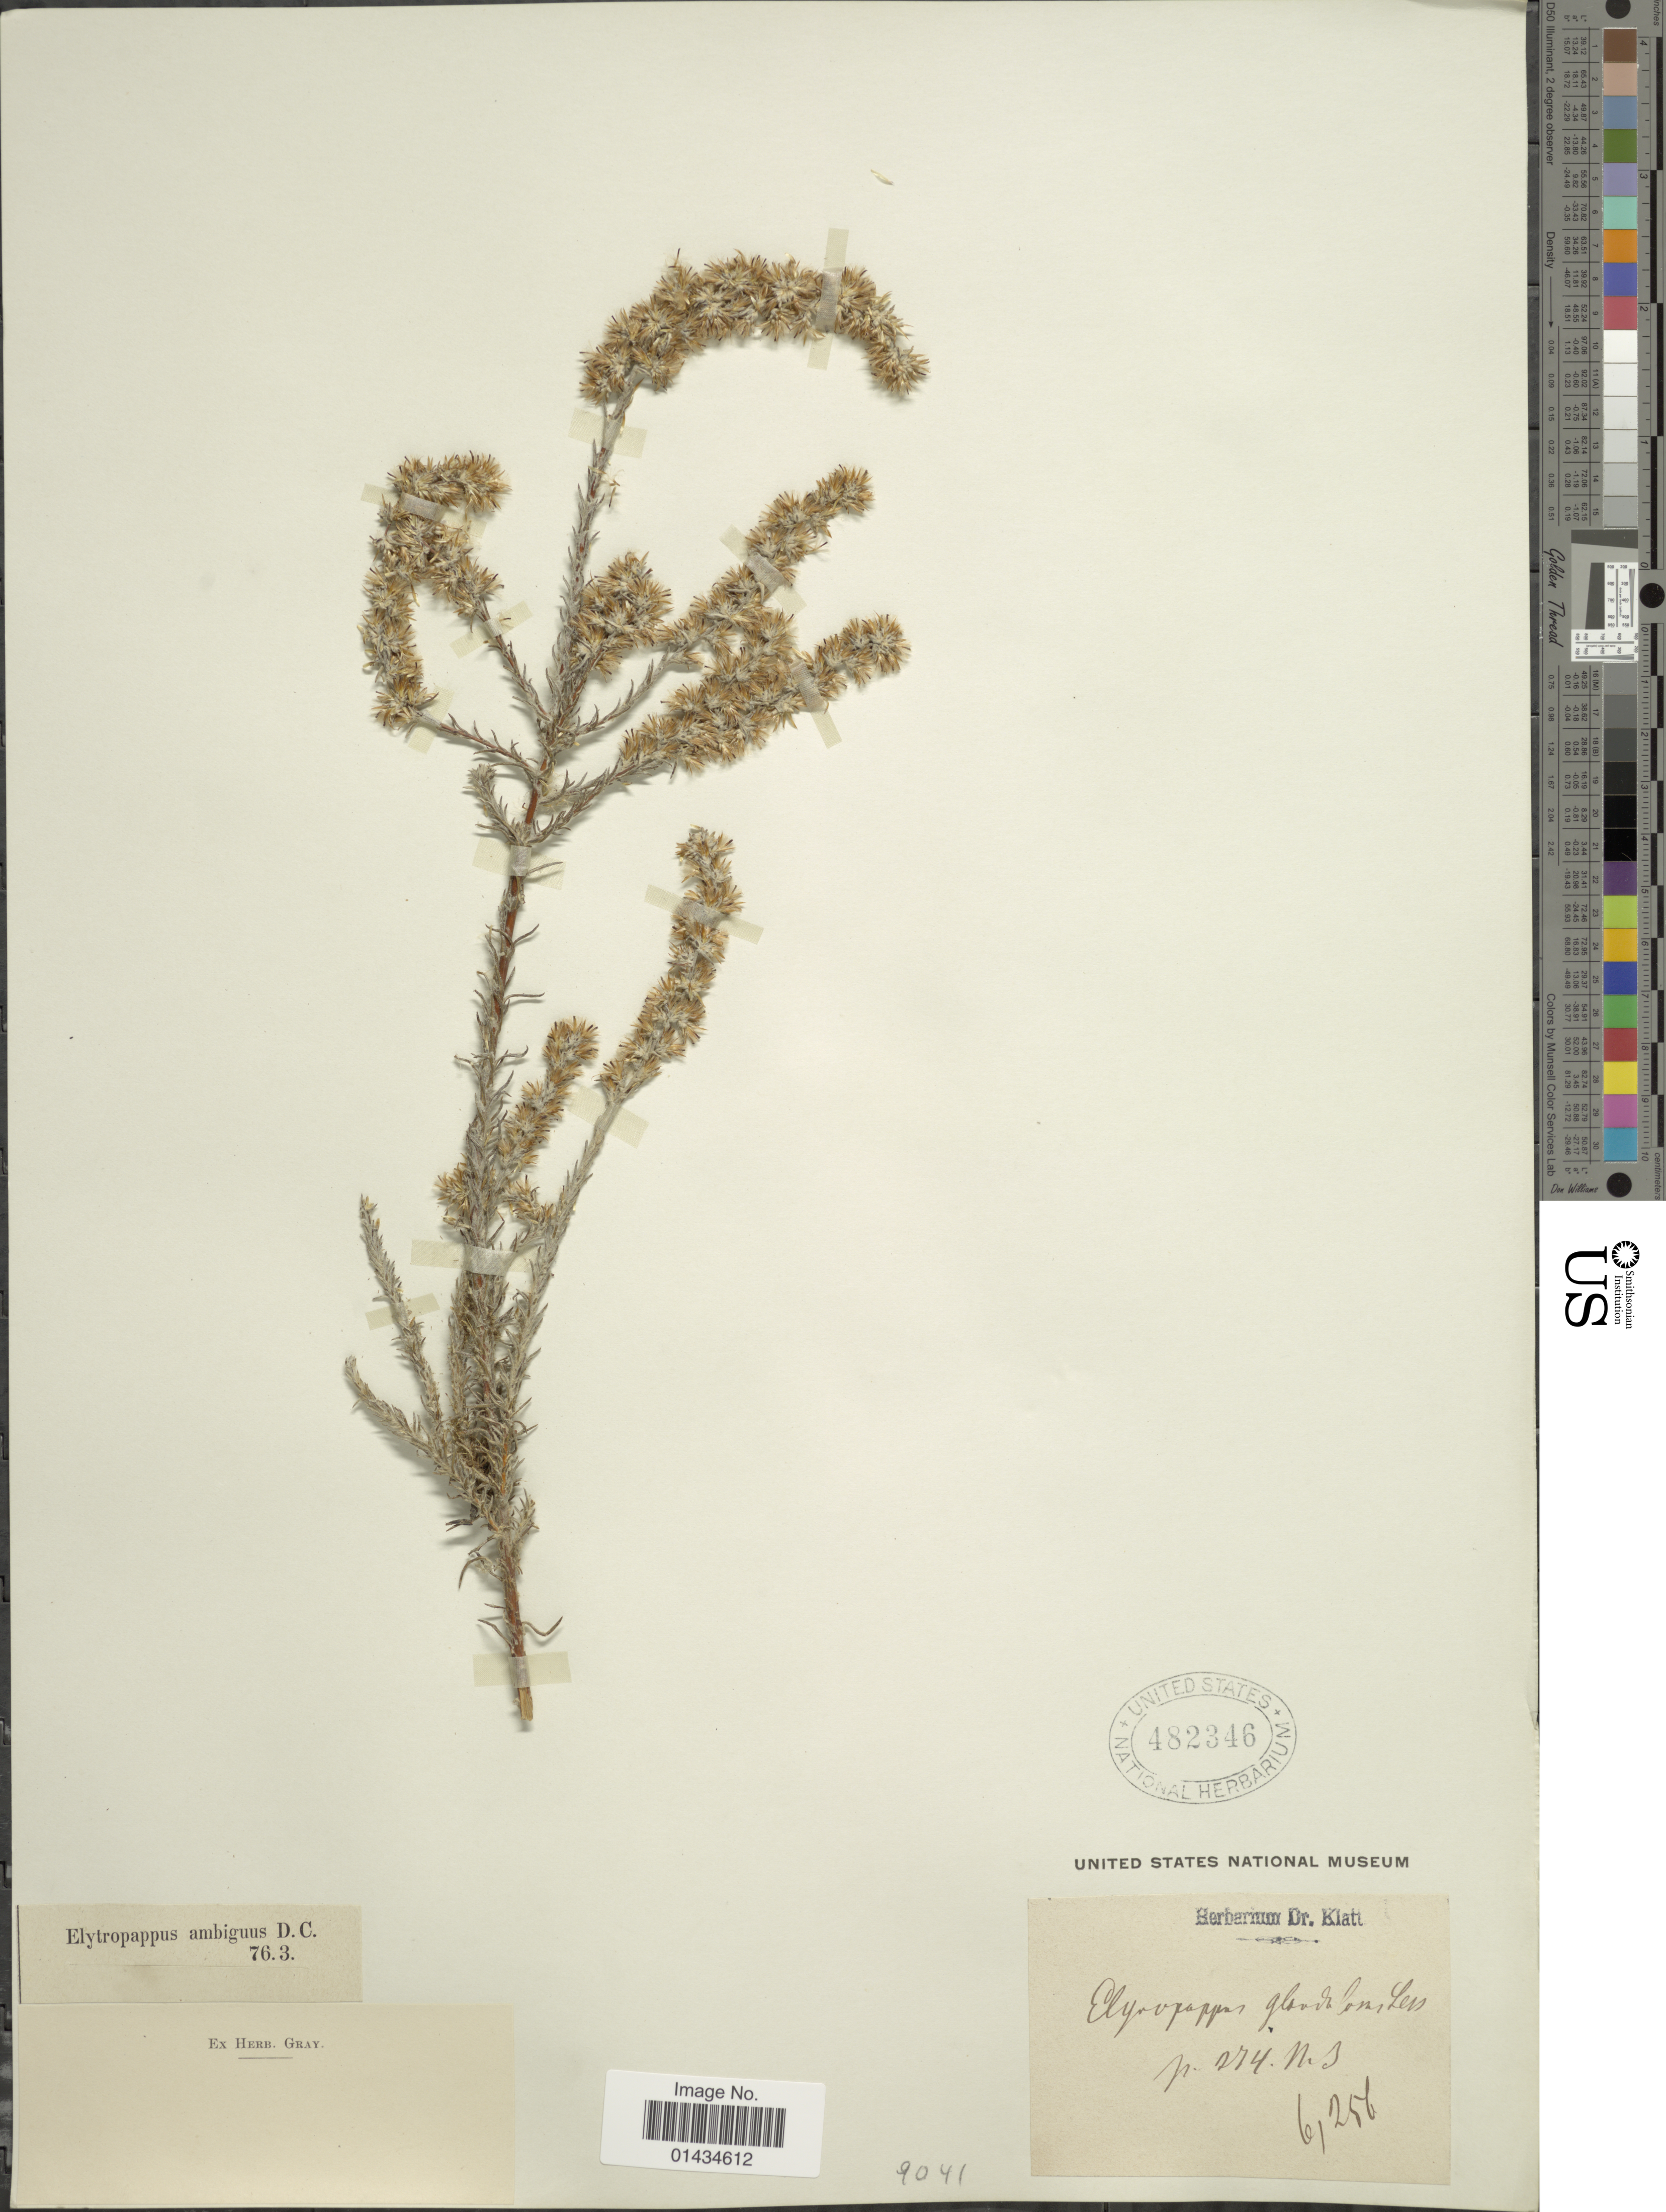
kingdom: Plantae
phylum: Tracheophyta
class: Magnoliopsida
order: Asterales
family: Asteraceae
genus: Elytropappus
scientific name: Elytropappus glandulosus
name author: Less.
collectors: ex herb. Dr. Klatt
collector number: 60256*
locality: N.s.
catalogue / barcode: US 482346